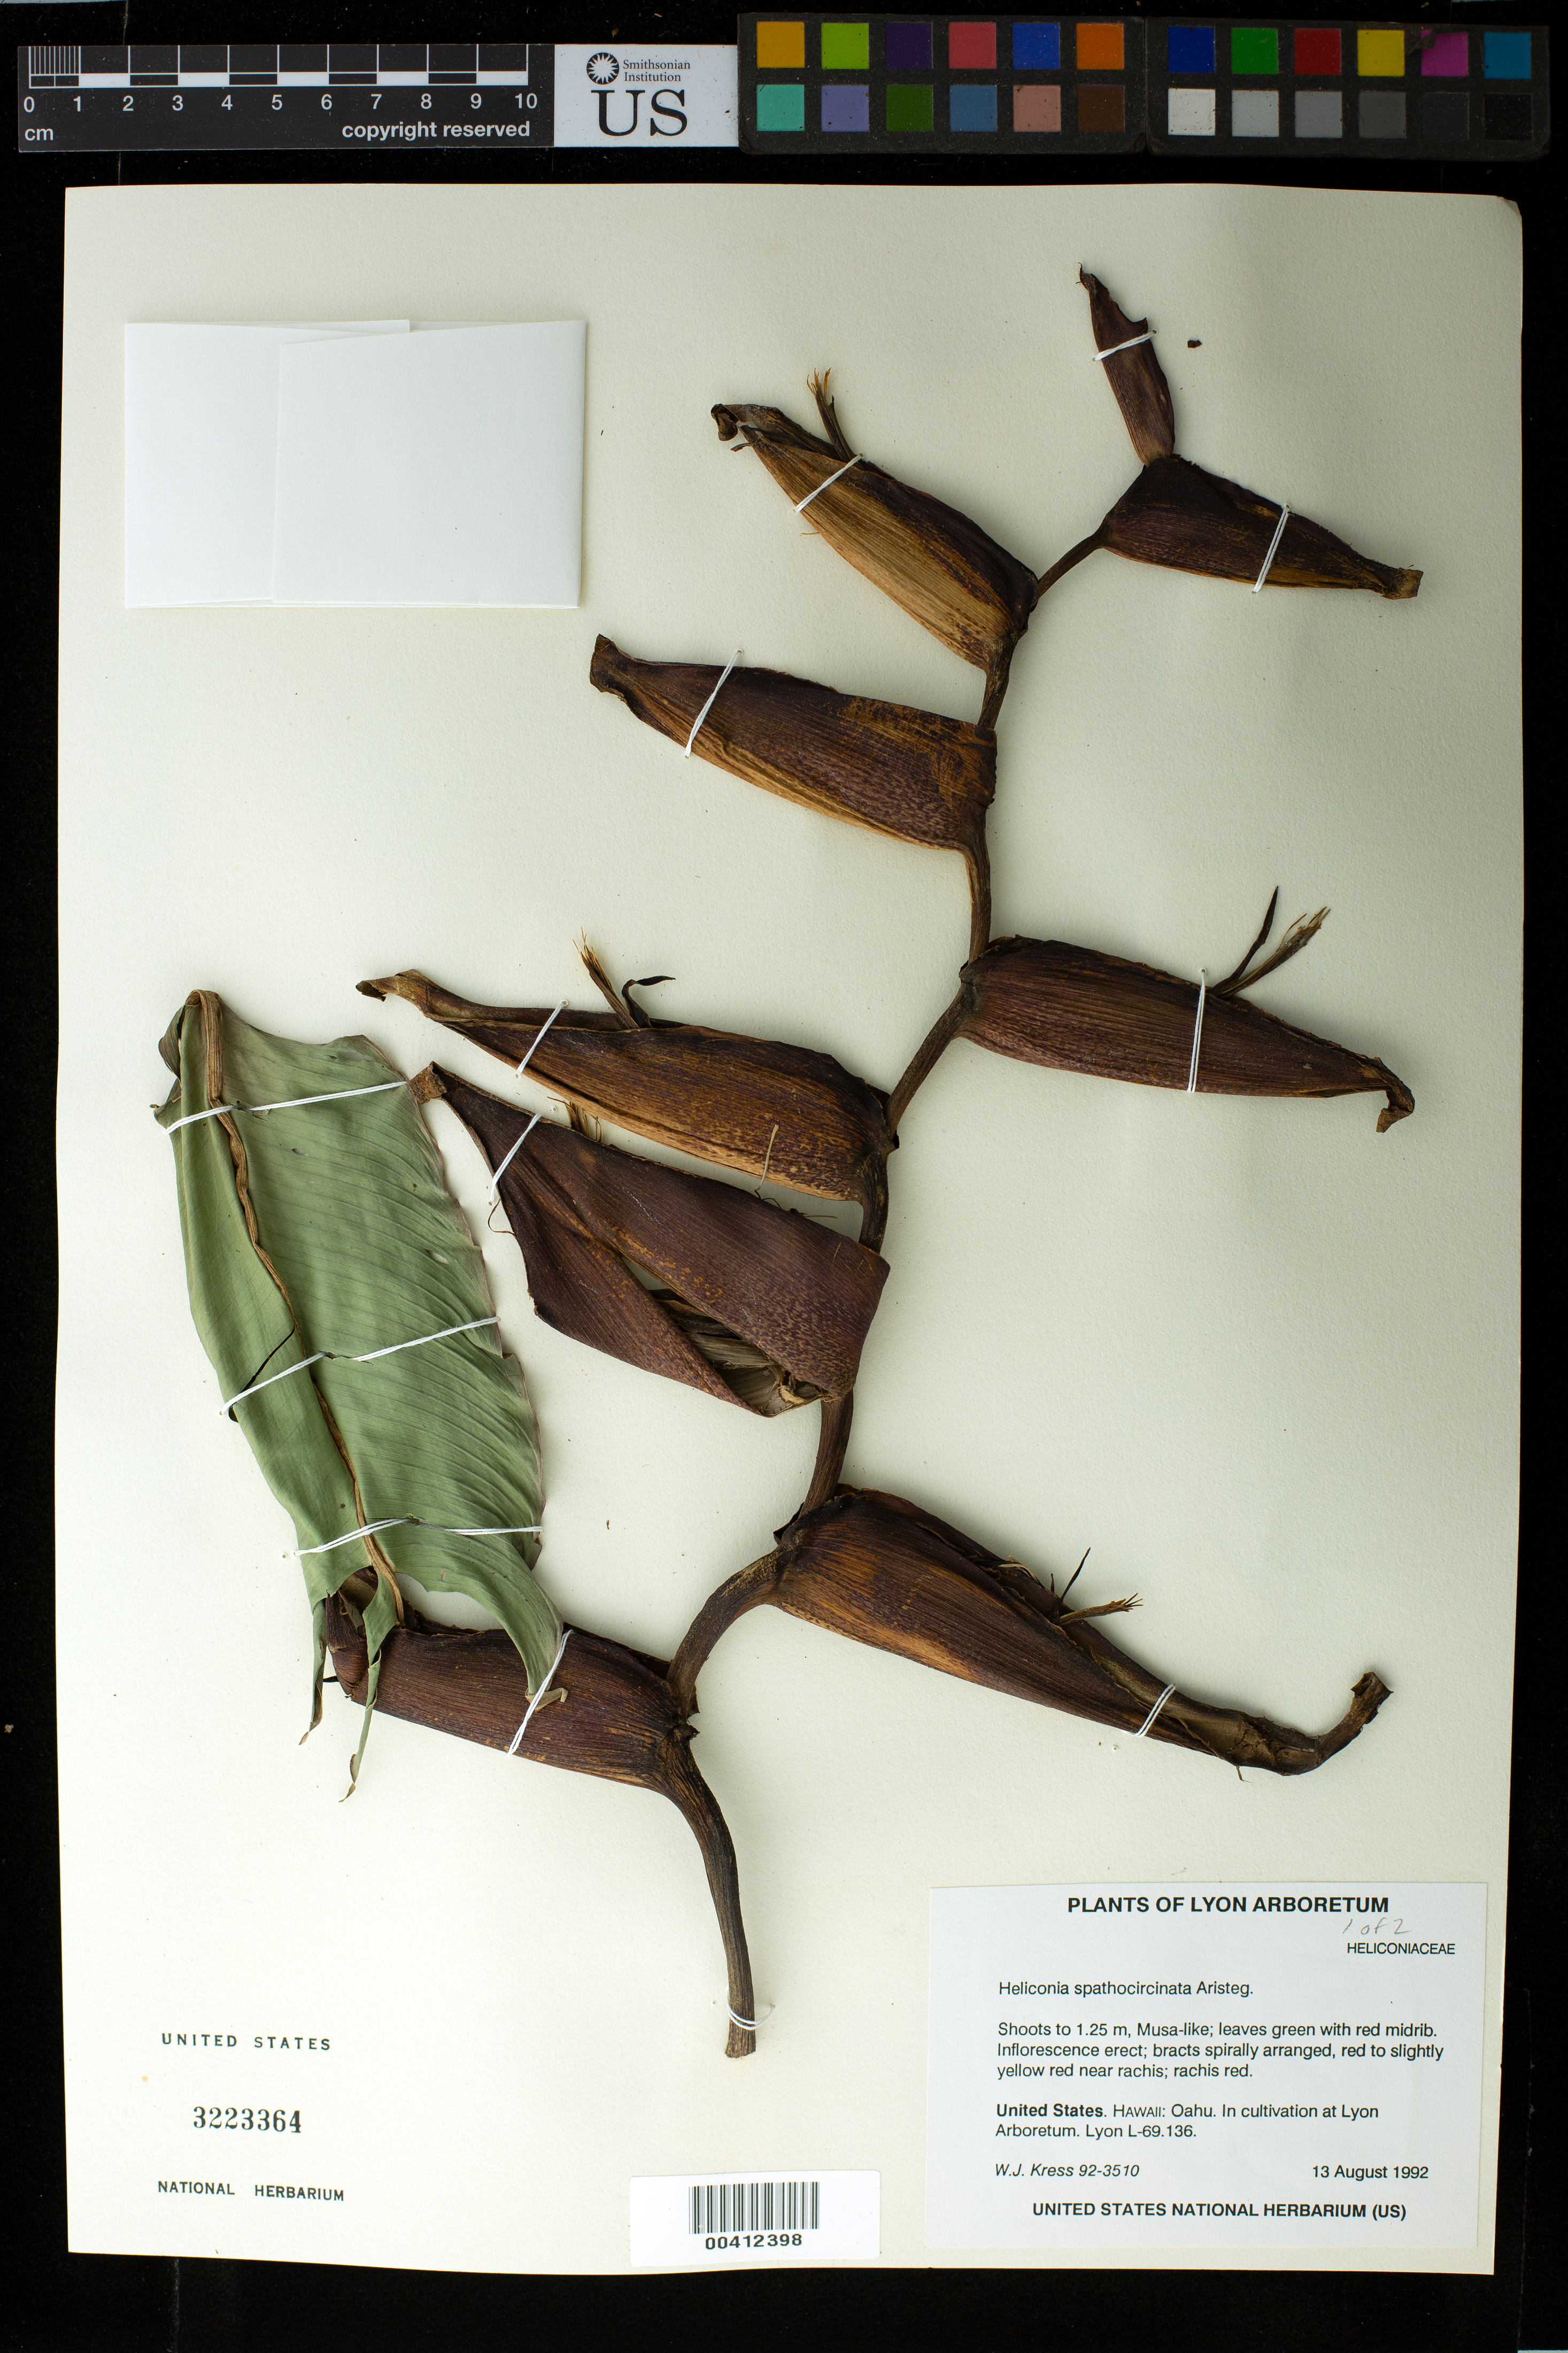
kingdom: Plantae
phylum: Tracheophyta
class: Liliopsida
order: Zingiberales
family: Heliconiaceae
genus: Heliconia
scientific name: Heliconia spathocircinata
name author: Aristeg.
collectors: W. J. Kress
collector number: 92-3510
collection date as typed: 13 Aug 1992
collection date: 1992-08-13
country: United States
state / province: Hawaii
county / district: Honolulu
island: Oahu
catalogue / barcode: US 3223364